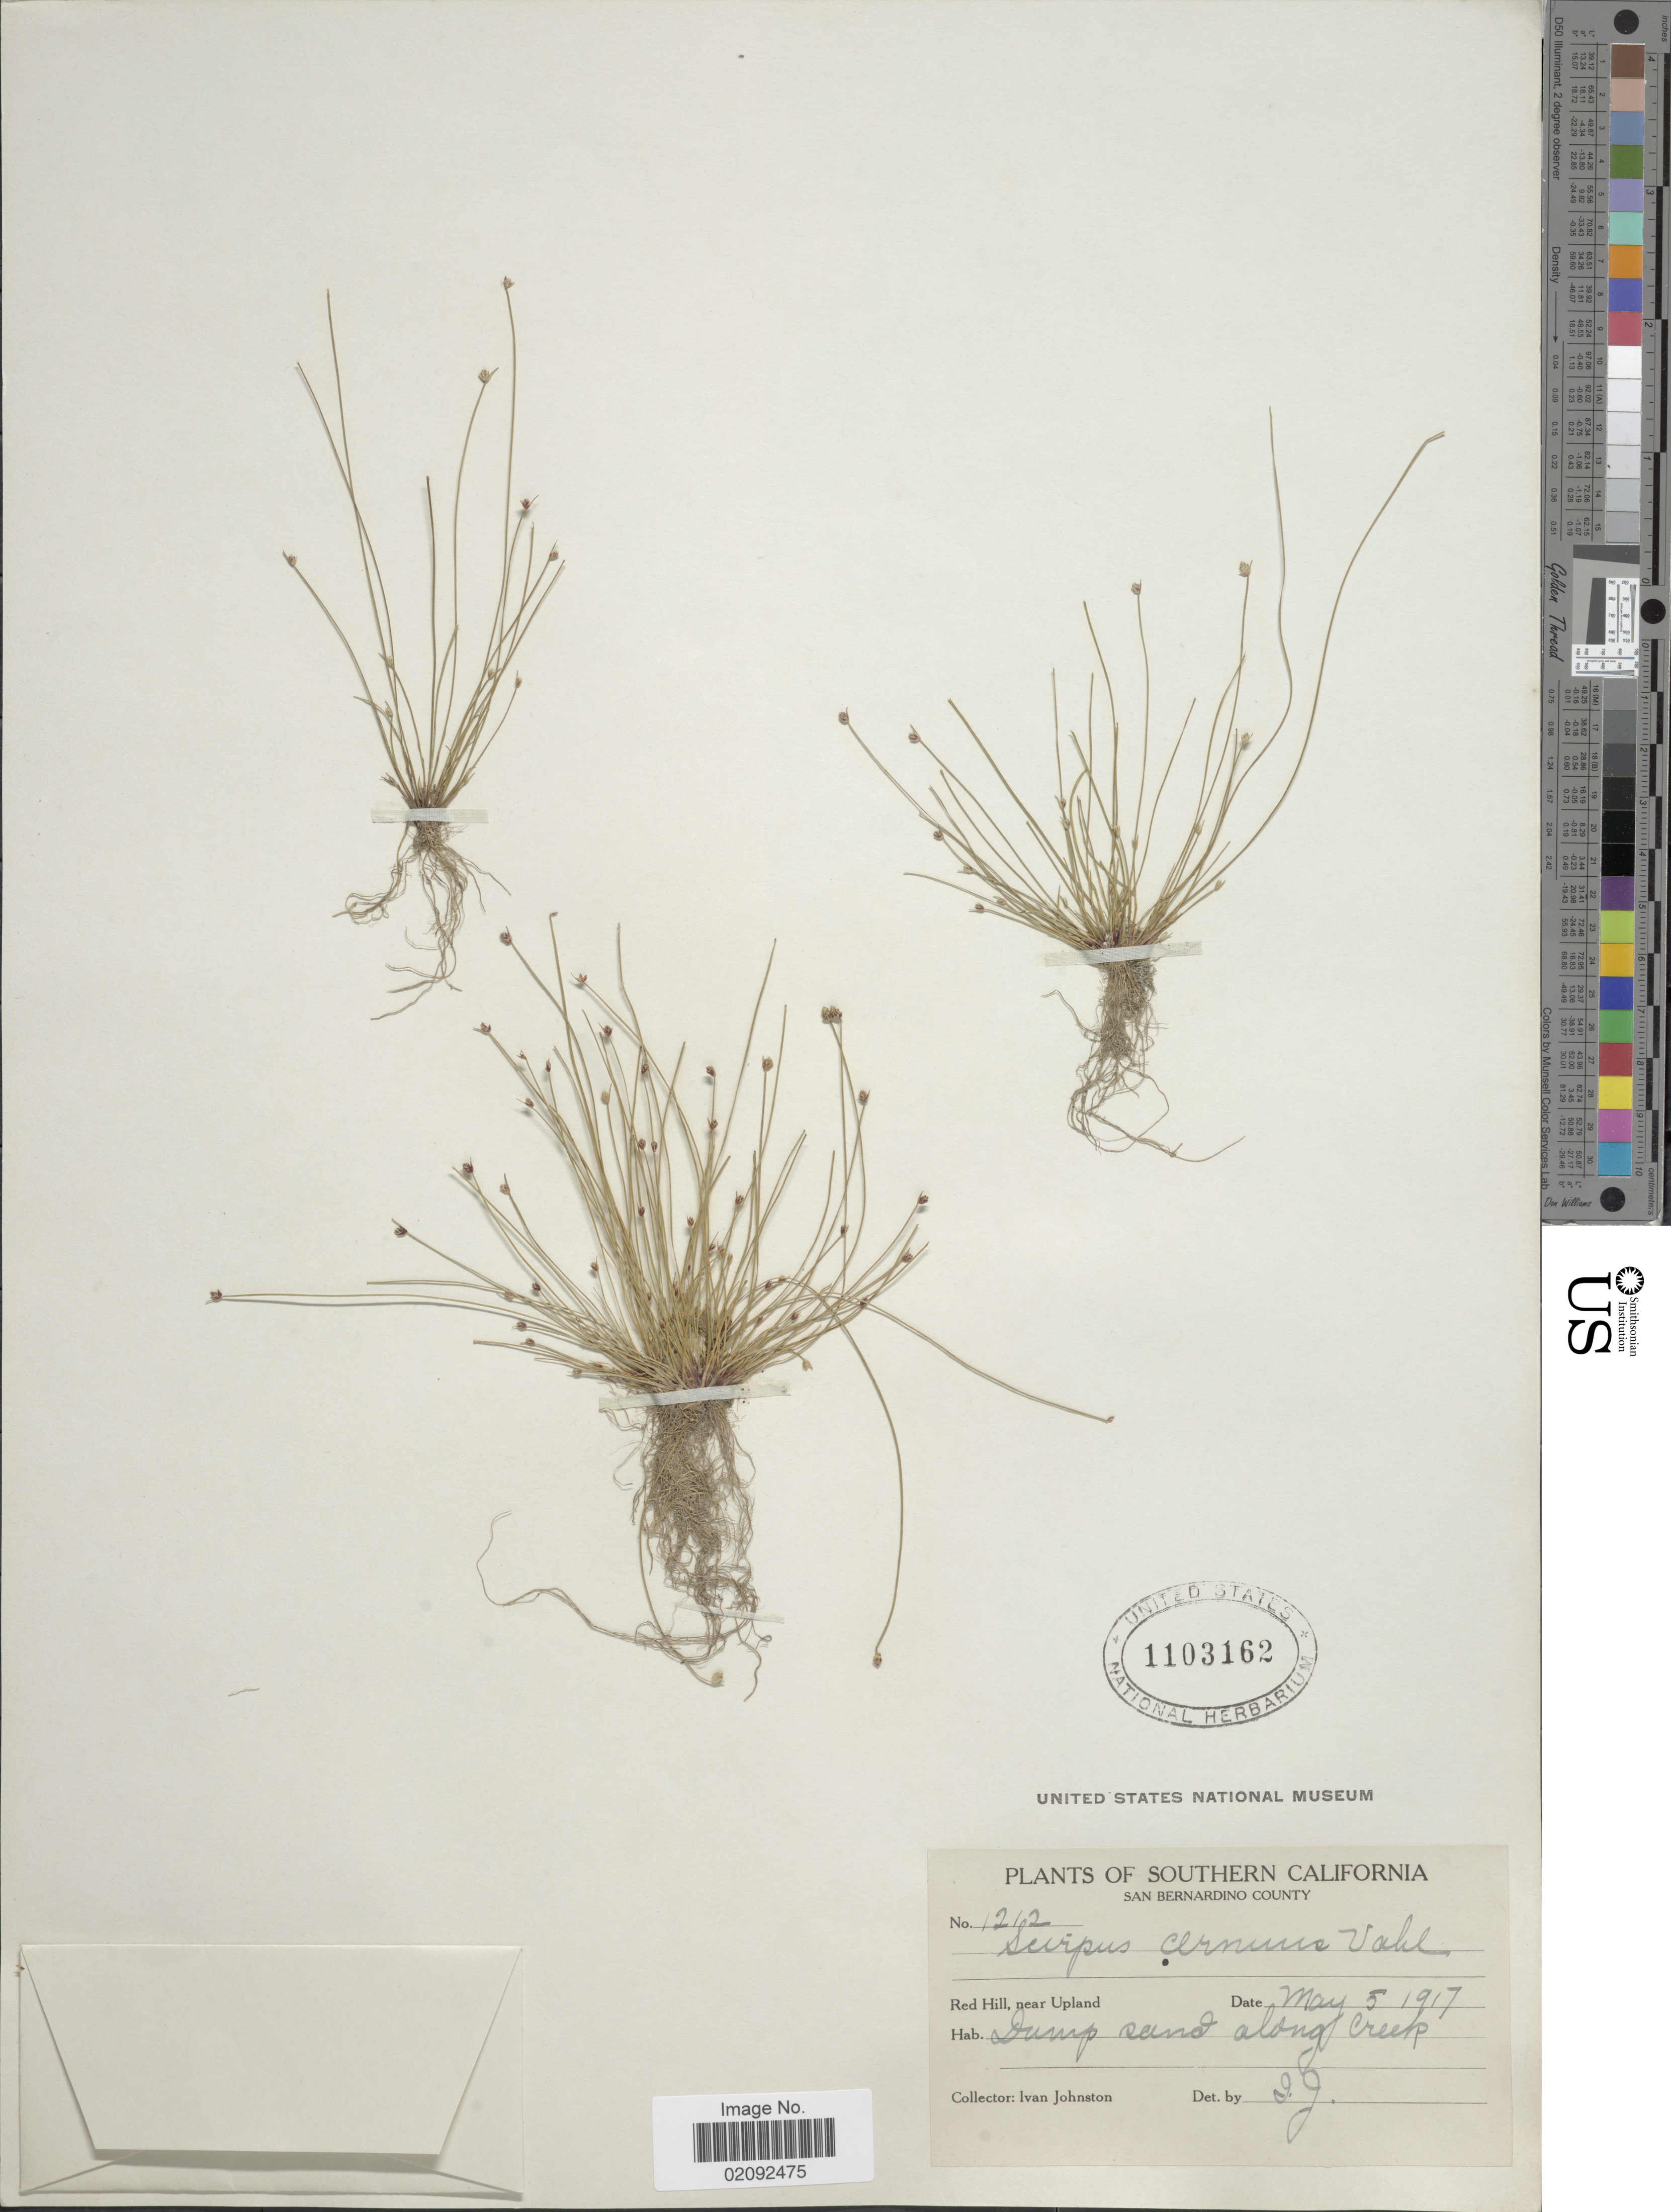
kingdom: Plantae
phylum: Tracheophyta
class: Liliopsida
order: Poales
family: Cyperaceae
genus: Isolepis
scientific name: Isolepis cernua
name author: (Vahl) Roem. & Schult.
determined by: Strong, Mark T., (BOT), Smithsonian Institution - National Museum of Natural History (UNITED STATES)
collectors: I.M. Johnston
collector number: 1212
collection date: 1917-05-05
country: United States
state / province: California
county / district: San Bernardino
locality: Southern California, Red Hill, near Upland, damp sand along creek.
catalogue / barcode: US 1103162